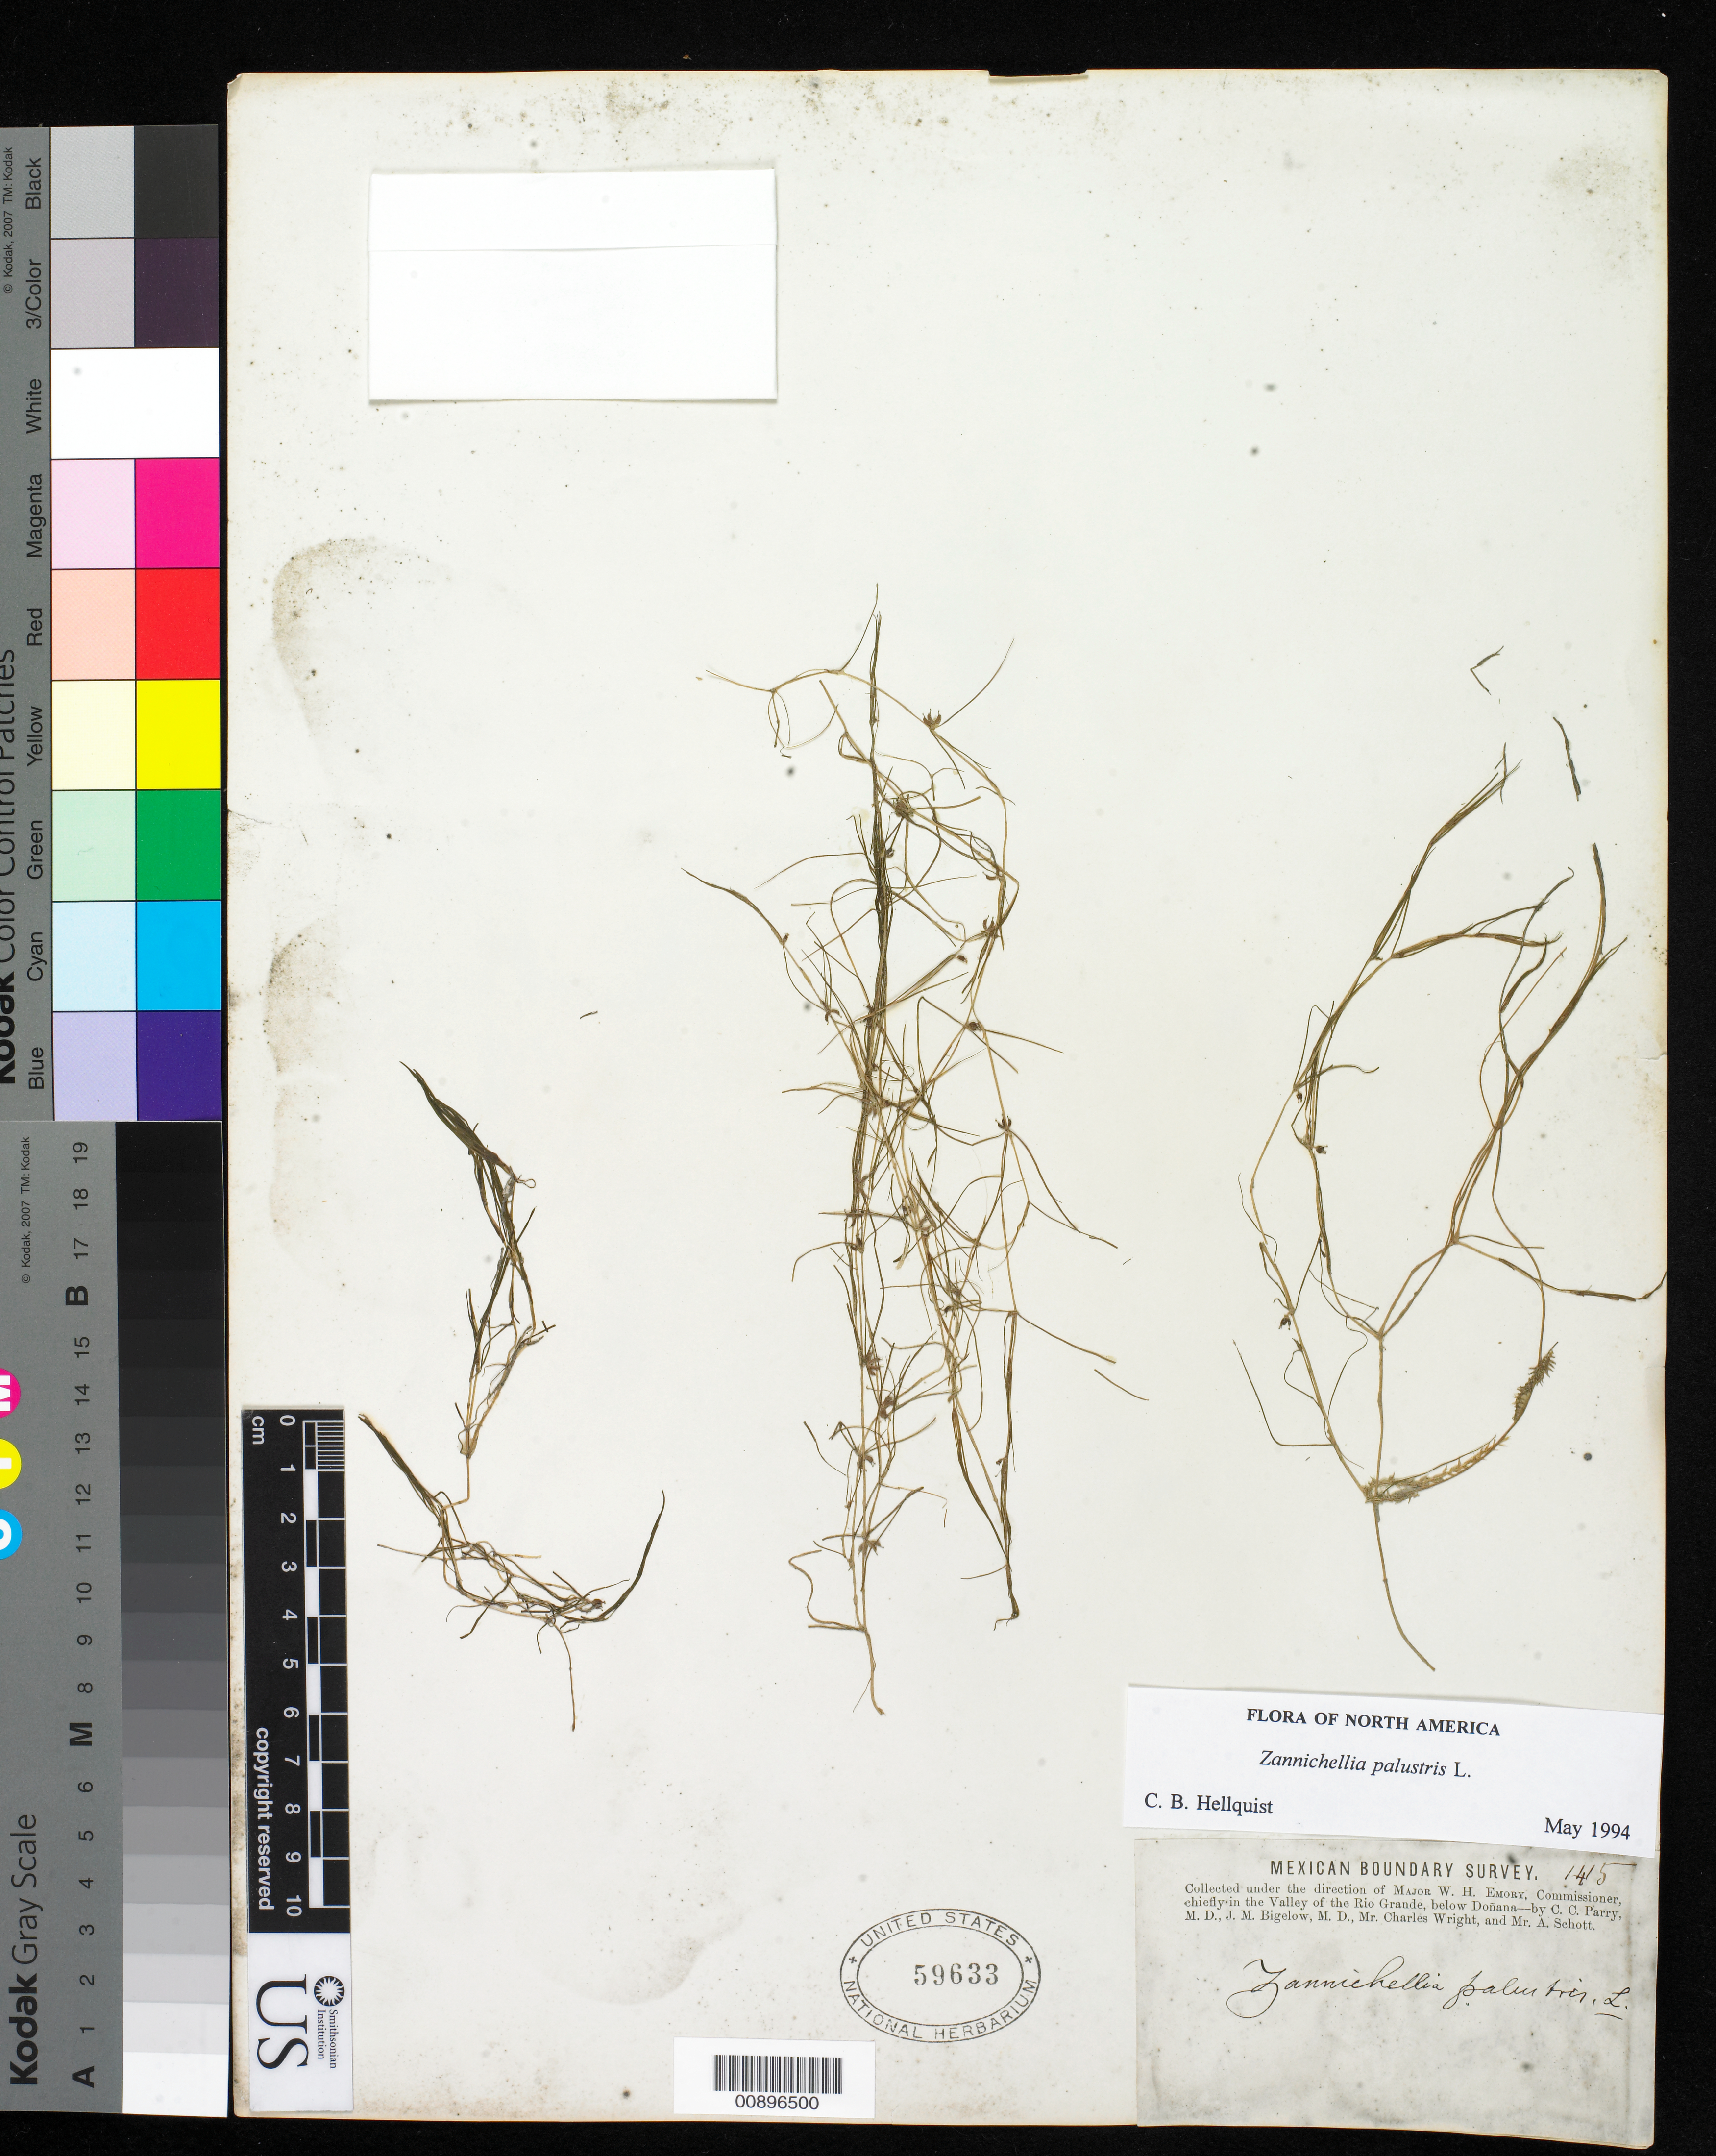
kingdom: Plantae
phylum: Tracheophyta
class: Liliopsida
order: Alismatales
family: Potamogetonaceae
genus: Zannichellia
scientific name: Zannichellia palustris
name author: L.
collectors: C. C. Parry, J. M. Bigelow, C. Wright & A. C. V. Schott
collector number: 1415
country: United States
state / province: New Mexico / Texas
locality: Valley of the Rio Grande, below Doñana.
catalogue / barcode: US 59633